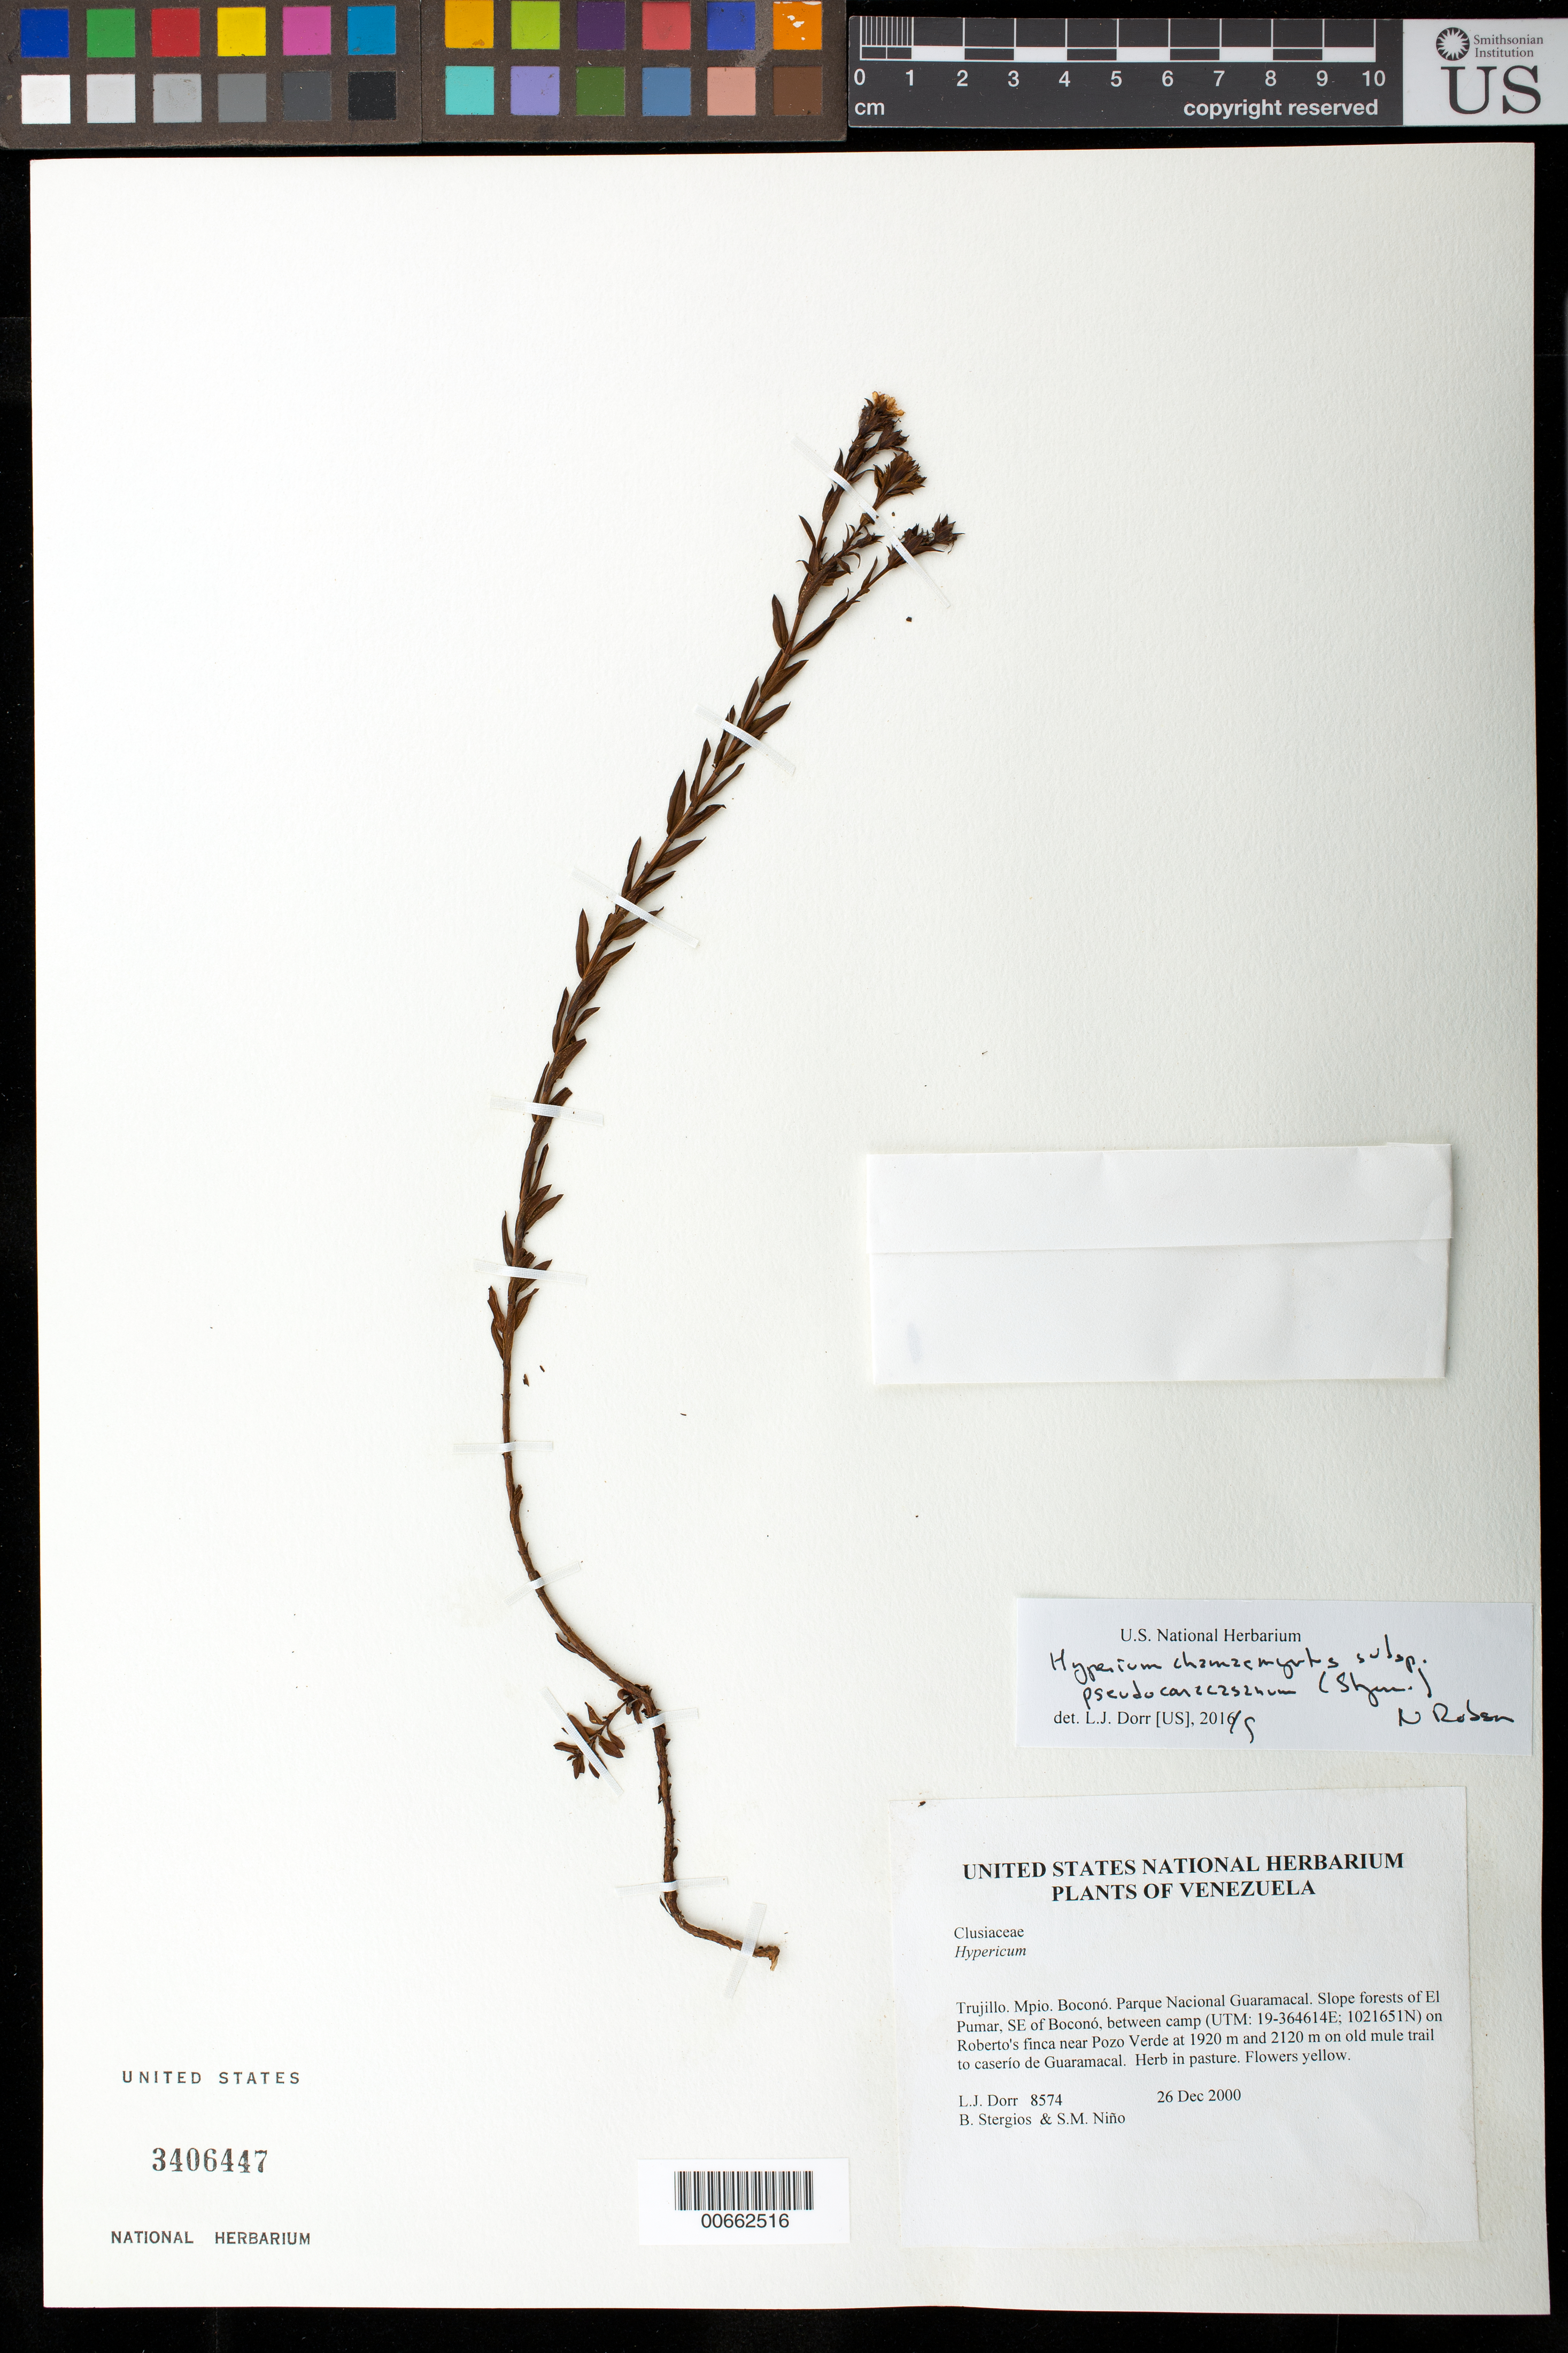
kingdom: Plantae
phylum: Tracheophyta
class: Magnoliopsida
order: Malpighiales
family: Hypericaceae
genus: Hypericum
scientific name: Hypericum chamaemyrtus subsp. pseudocaracasanum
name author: (Steyerm.) N. Robson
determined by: Dorr, L. J., (BOT), Smithsonian Institution - National Museum of Natural History (UNITED STATES)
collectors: L. J. Dorr, B. G. Stergios & S. M. Niño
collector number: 8574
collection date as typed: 26 Dec 2000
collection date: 2000-12-26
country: Venezuela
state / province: Trujillo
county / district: Boconó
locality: Parque Nacional Guaramacal. El Pumar, SE of Boconó, between camp on Roberto's finca near Pozo Verde at 1920 m and 2120 m on old mule trail to caserío de Guaramacal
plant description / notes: PORT, US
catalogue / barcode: US 3406447